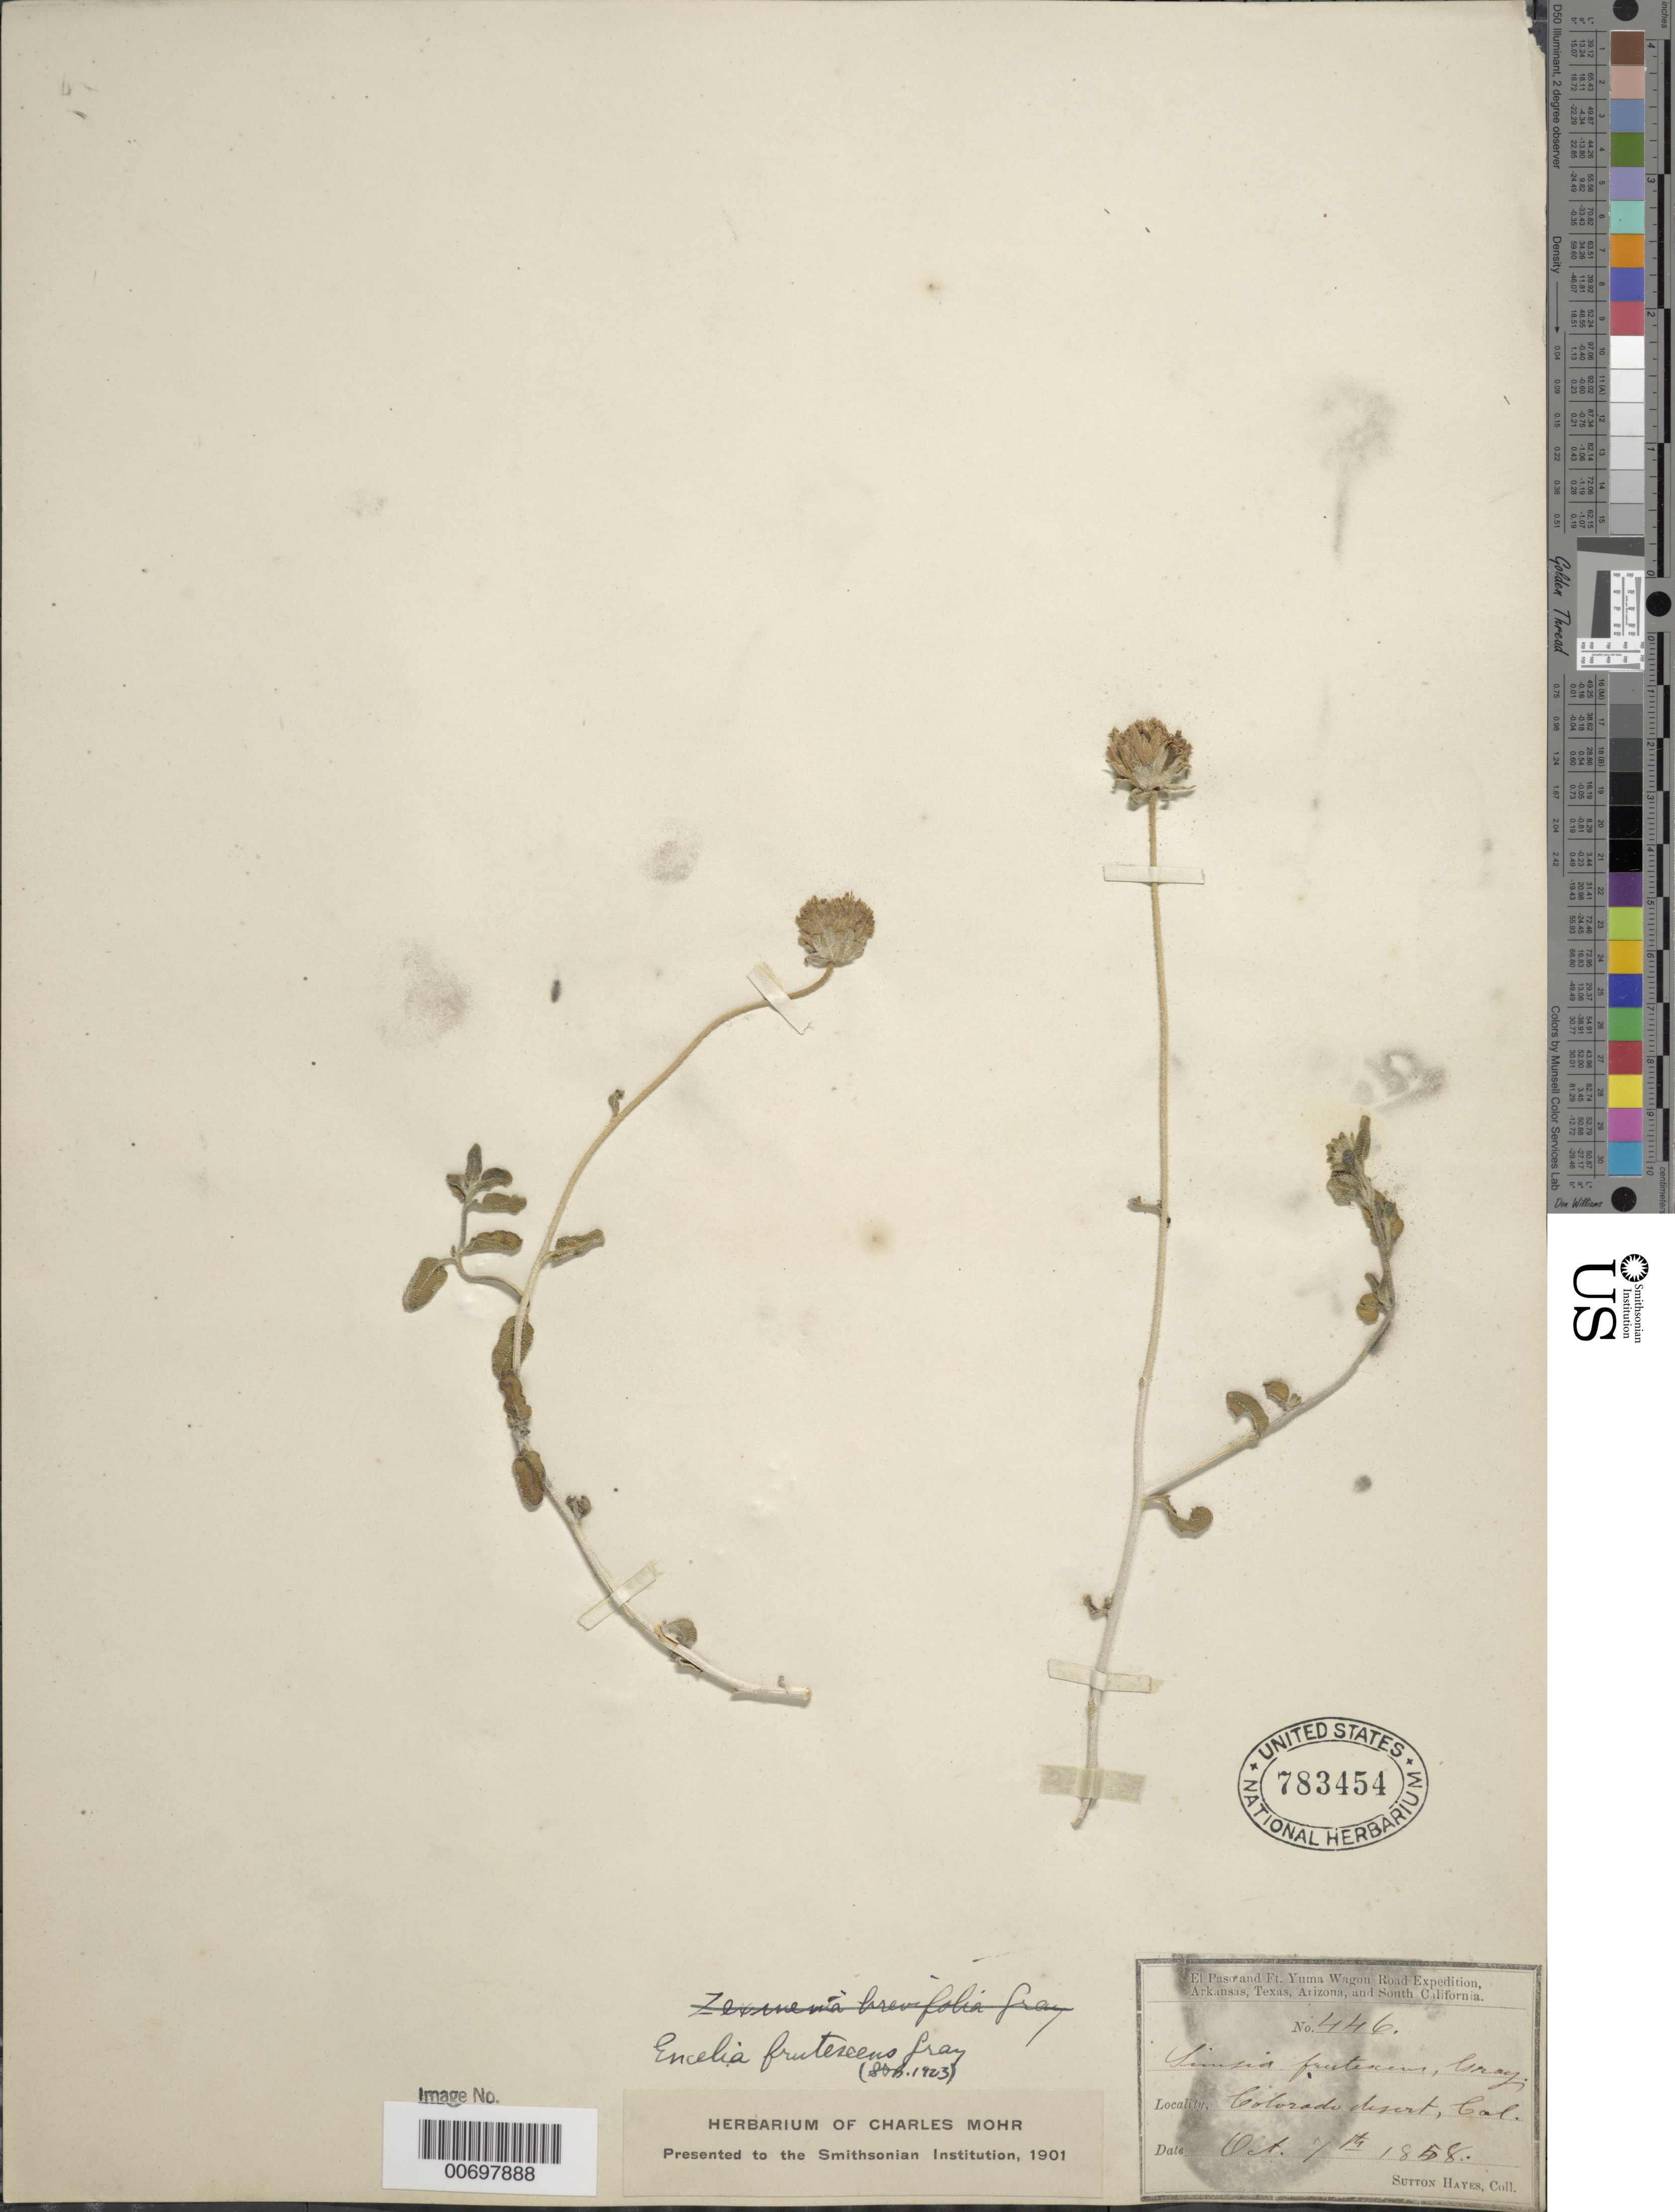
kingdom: Plantae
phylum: Tracheophyta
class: Magnoliopsida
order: Asterales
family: Asteraceae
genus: Encelia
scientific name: Encelia frutescens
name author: (A. Gray) A. Gray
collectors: S. Hayes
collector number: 446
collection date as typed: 07 Oct 1858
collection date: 1858-10-07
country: United States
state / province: California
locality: Colorado Desert.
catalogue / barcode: US 783454